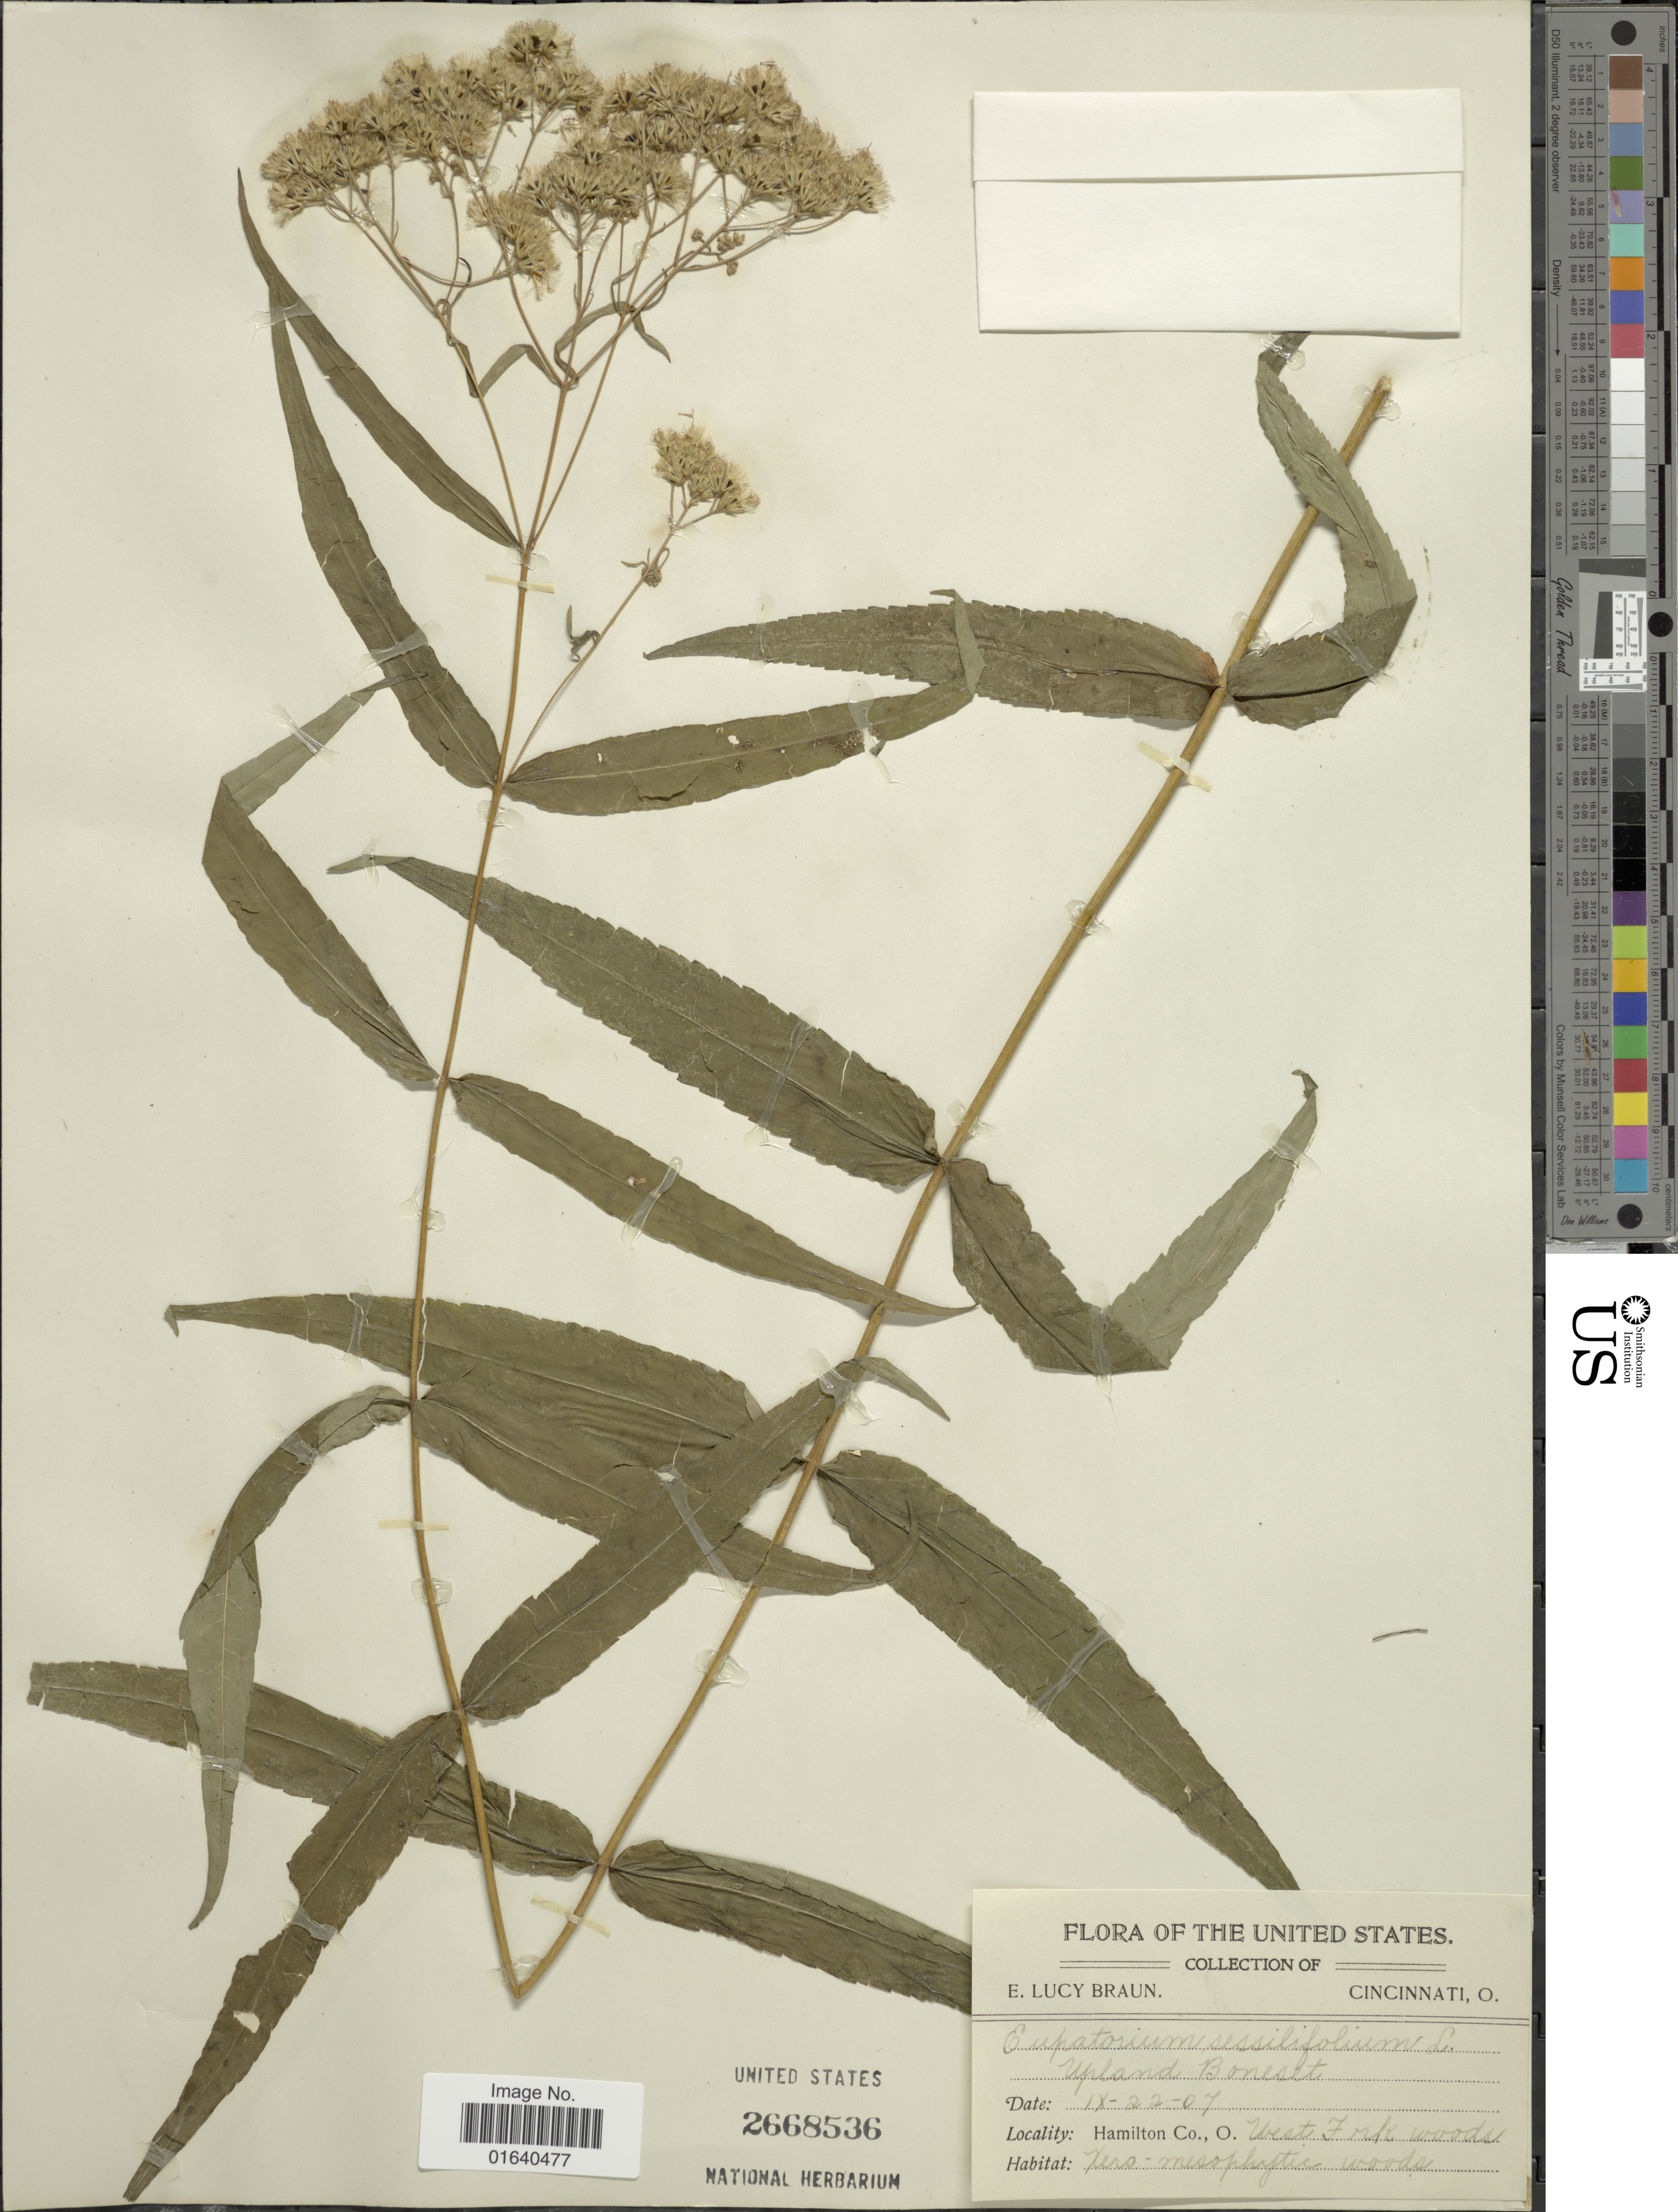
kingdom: Plantae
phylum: Tracheophyta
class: Magnoliopsida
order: Asterales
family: Asteraceae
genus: Eupatorium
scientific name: Eupatorium sessilifolium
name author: L.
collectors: E. L. Braun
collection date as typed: Transcribed d/m/y: 22/9/7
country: United States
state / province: Ohio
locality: Upland Boneset, Hamilton Co., West Fork woods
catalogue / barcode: US 2668536